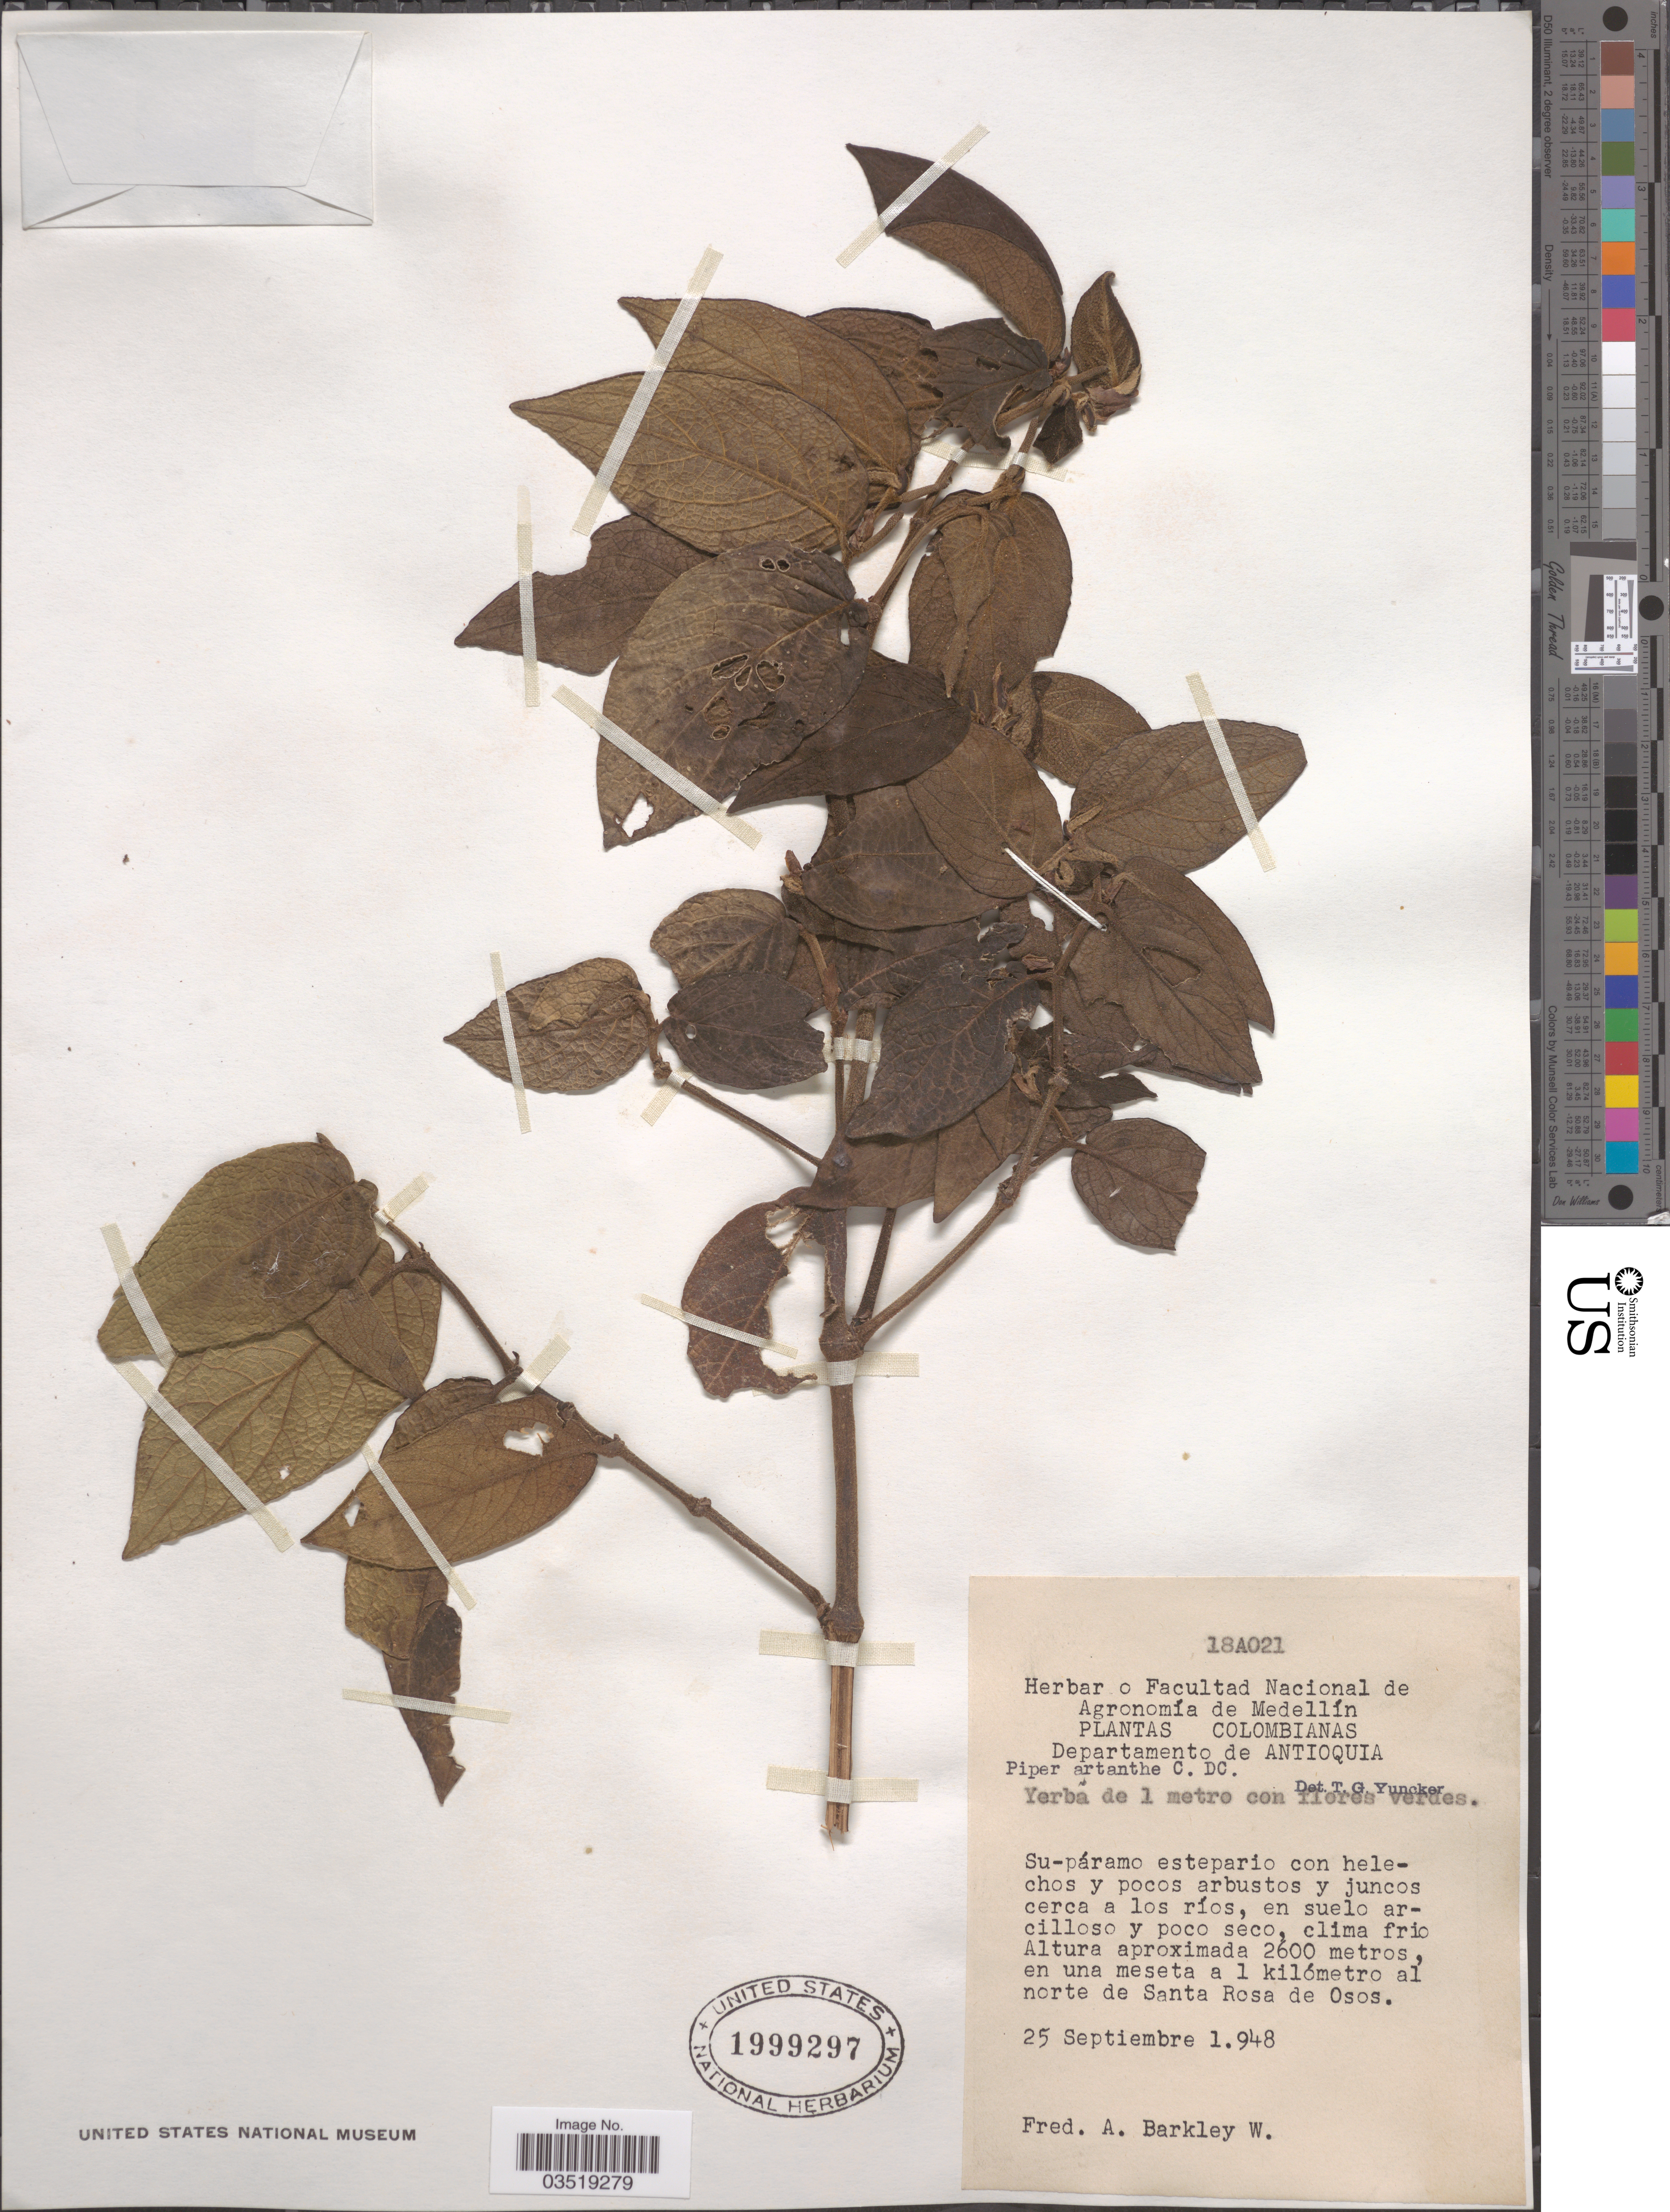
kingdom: Plantae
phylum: Tracheophyta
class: Magnoliopsida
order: Piperales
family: Piperaceae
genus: Piper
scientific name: Piper artanthe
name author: C. DC.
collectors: F. Barkley W.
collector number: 18A021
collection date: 1948-09-25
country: Colombia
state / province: Antioquia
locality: Departamento de Antioquia. En una meseta a 1 kilómetro al norte de Santa Rosa de Osos.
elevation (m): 2600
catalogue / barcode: US 1999297